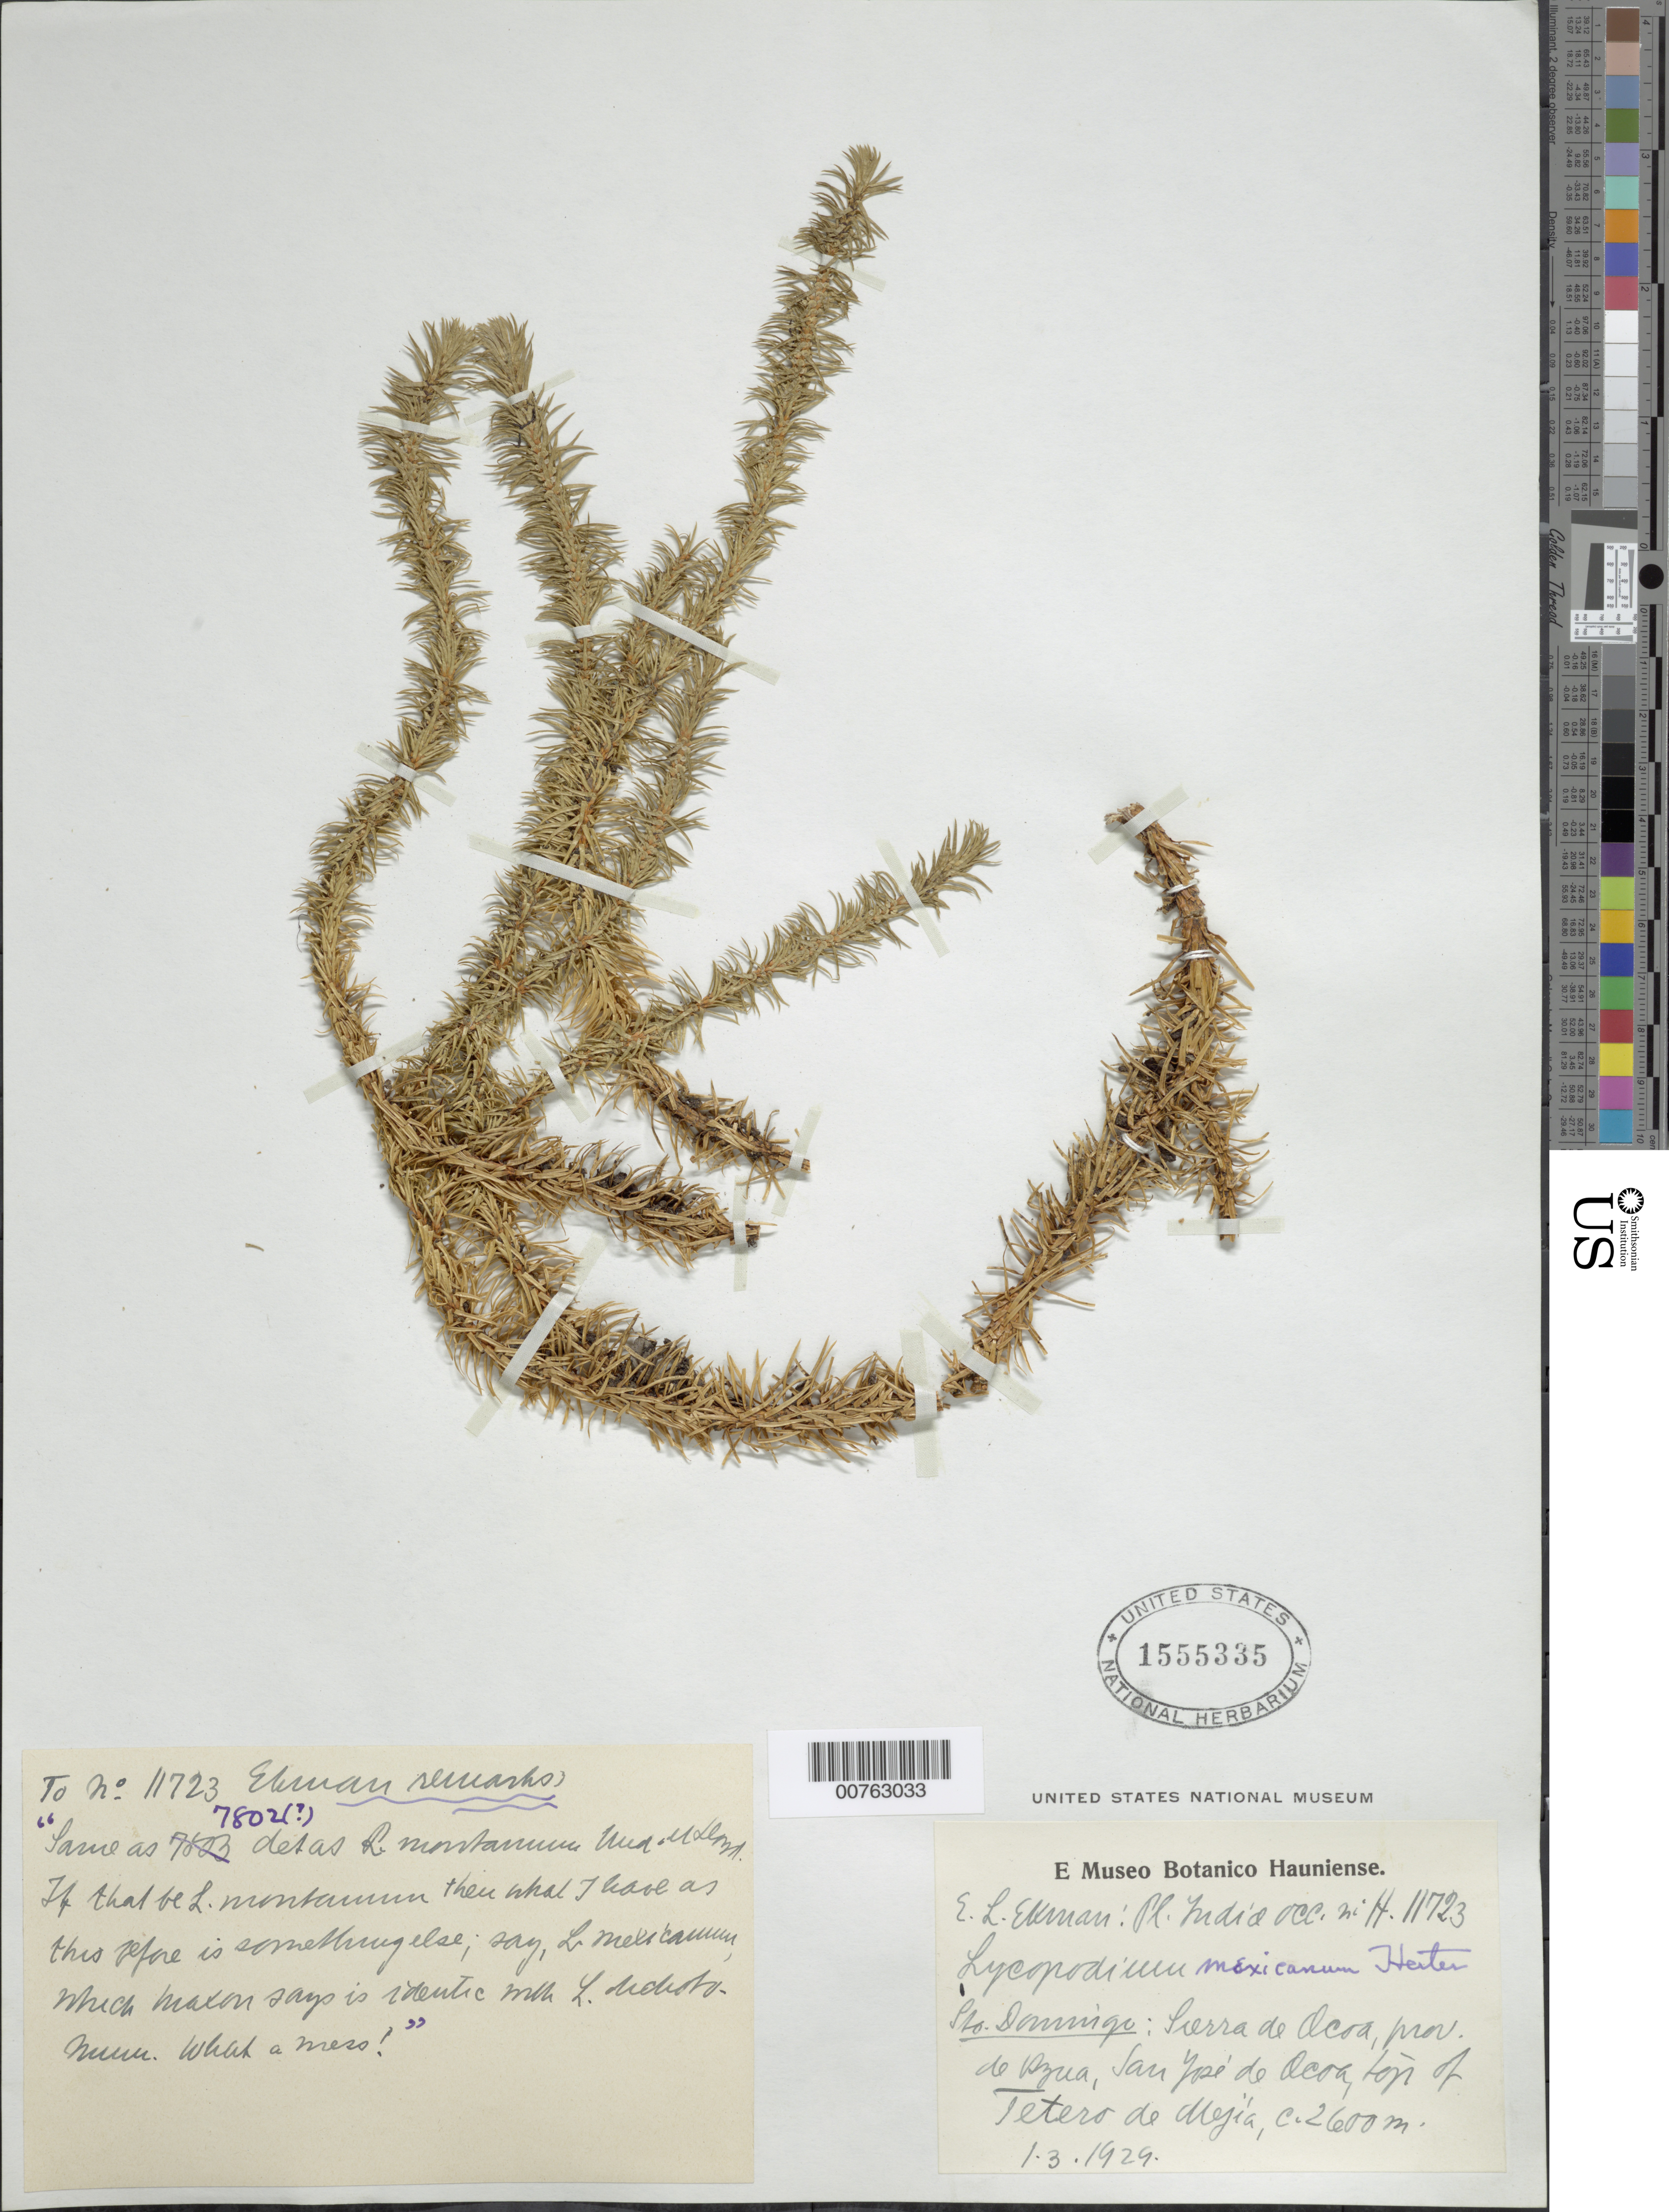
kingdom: Plantae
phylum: Tracheophyta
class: Lycopodiopsida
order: Lycopodiales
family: Lycopodiaceae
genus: Phlegmariurus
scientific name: Phlegmariurus linifolius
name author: (L.) B. Øllg.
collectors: E. L. Ekman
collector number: H 11723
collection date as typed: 01 Mar 1929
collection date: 1929-03-01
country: Dominican Republic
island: Hispaniola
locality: Sierra de Ocora. Prov. De Azua, San Jose de Ocoa, top of Tetero de Mejía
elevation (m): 2600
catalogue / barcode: US 1555335